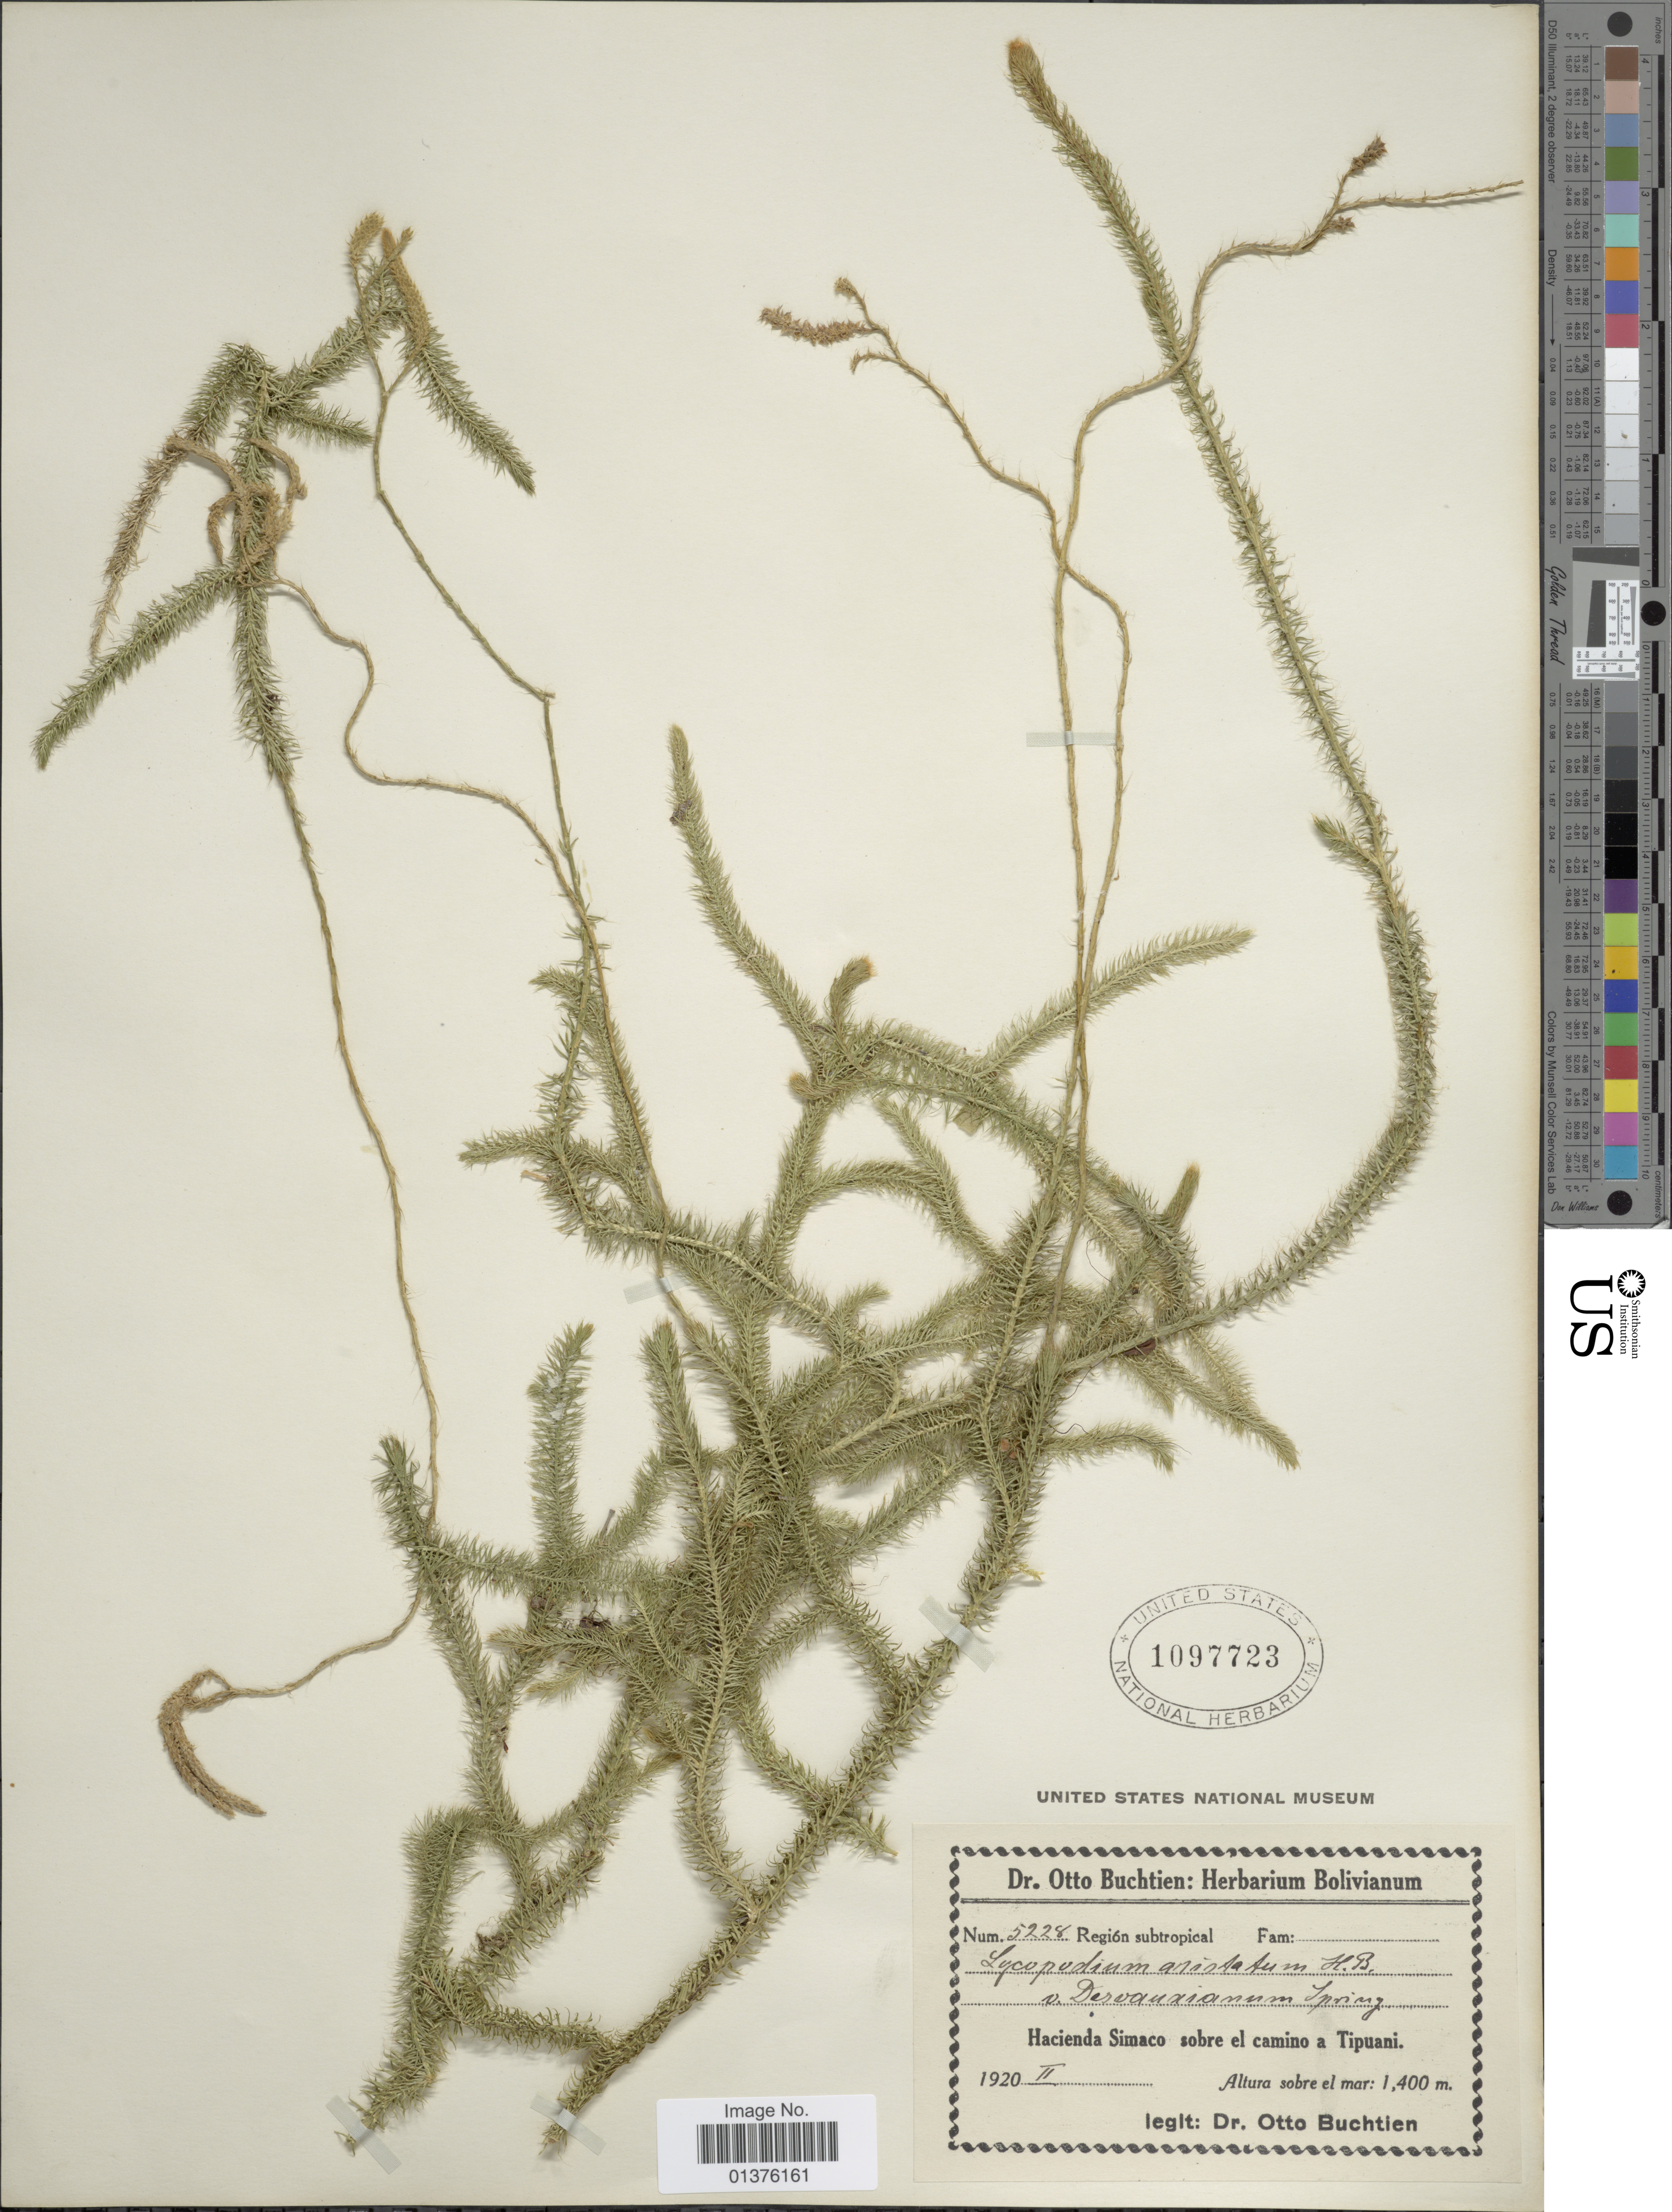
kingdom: Plantae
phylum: Tracheophyta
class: Lycopodiopsida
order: Lycopodiales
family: Lycopodiaceae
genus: Lycopodium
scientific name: Lycopodium clavatum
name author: L.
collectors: O. Buchtien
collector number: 5228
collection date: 1920-02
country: Bolivia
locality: Haciendo Simaco sobre el camino a Tipuani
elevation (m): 1400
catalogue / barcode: US 1097723